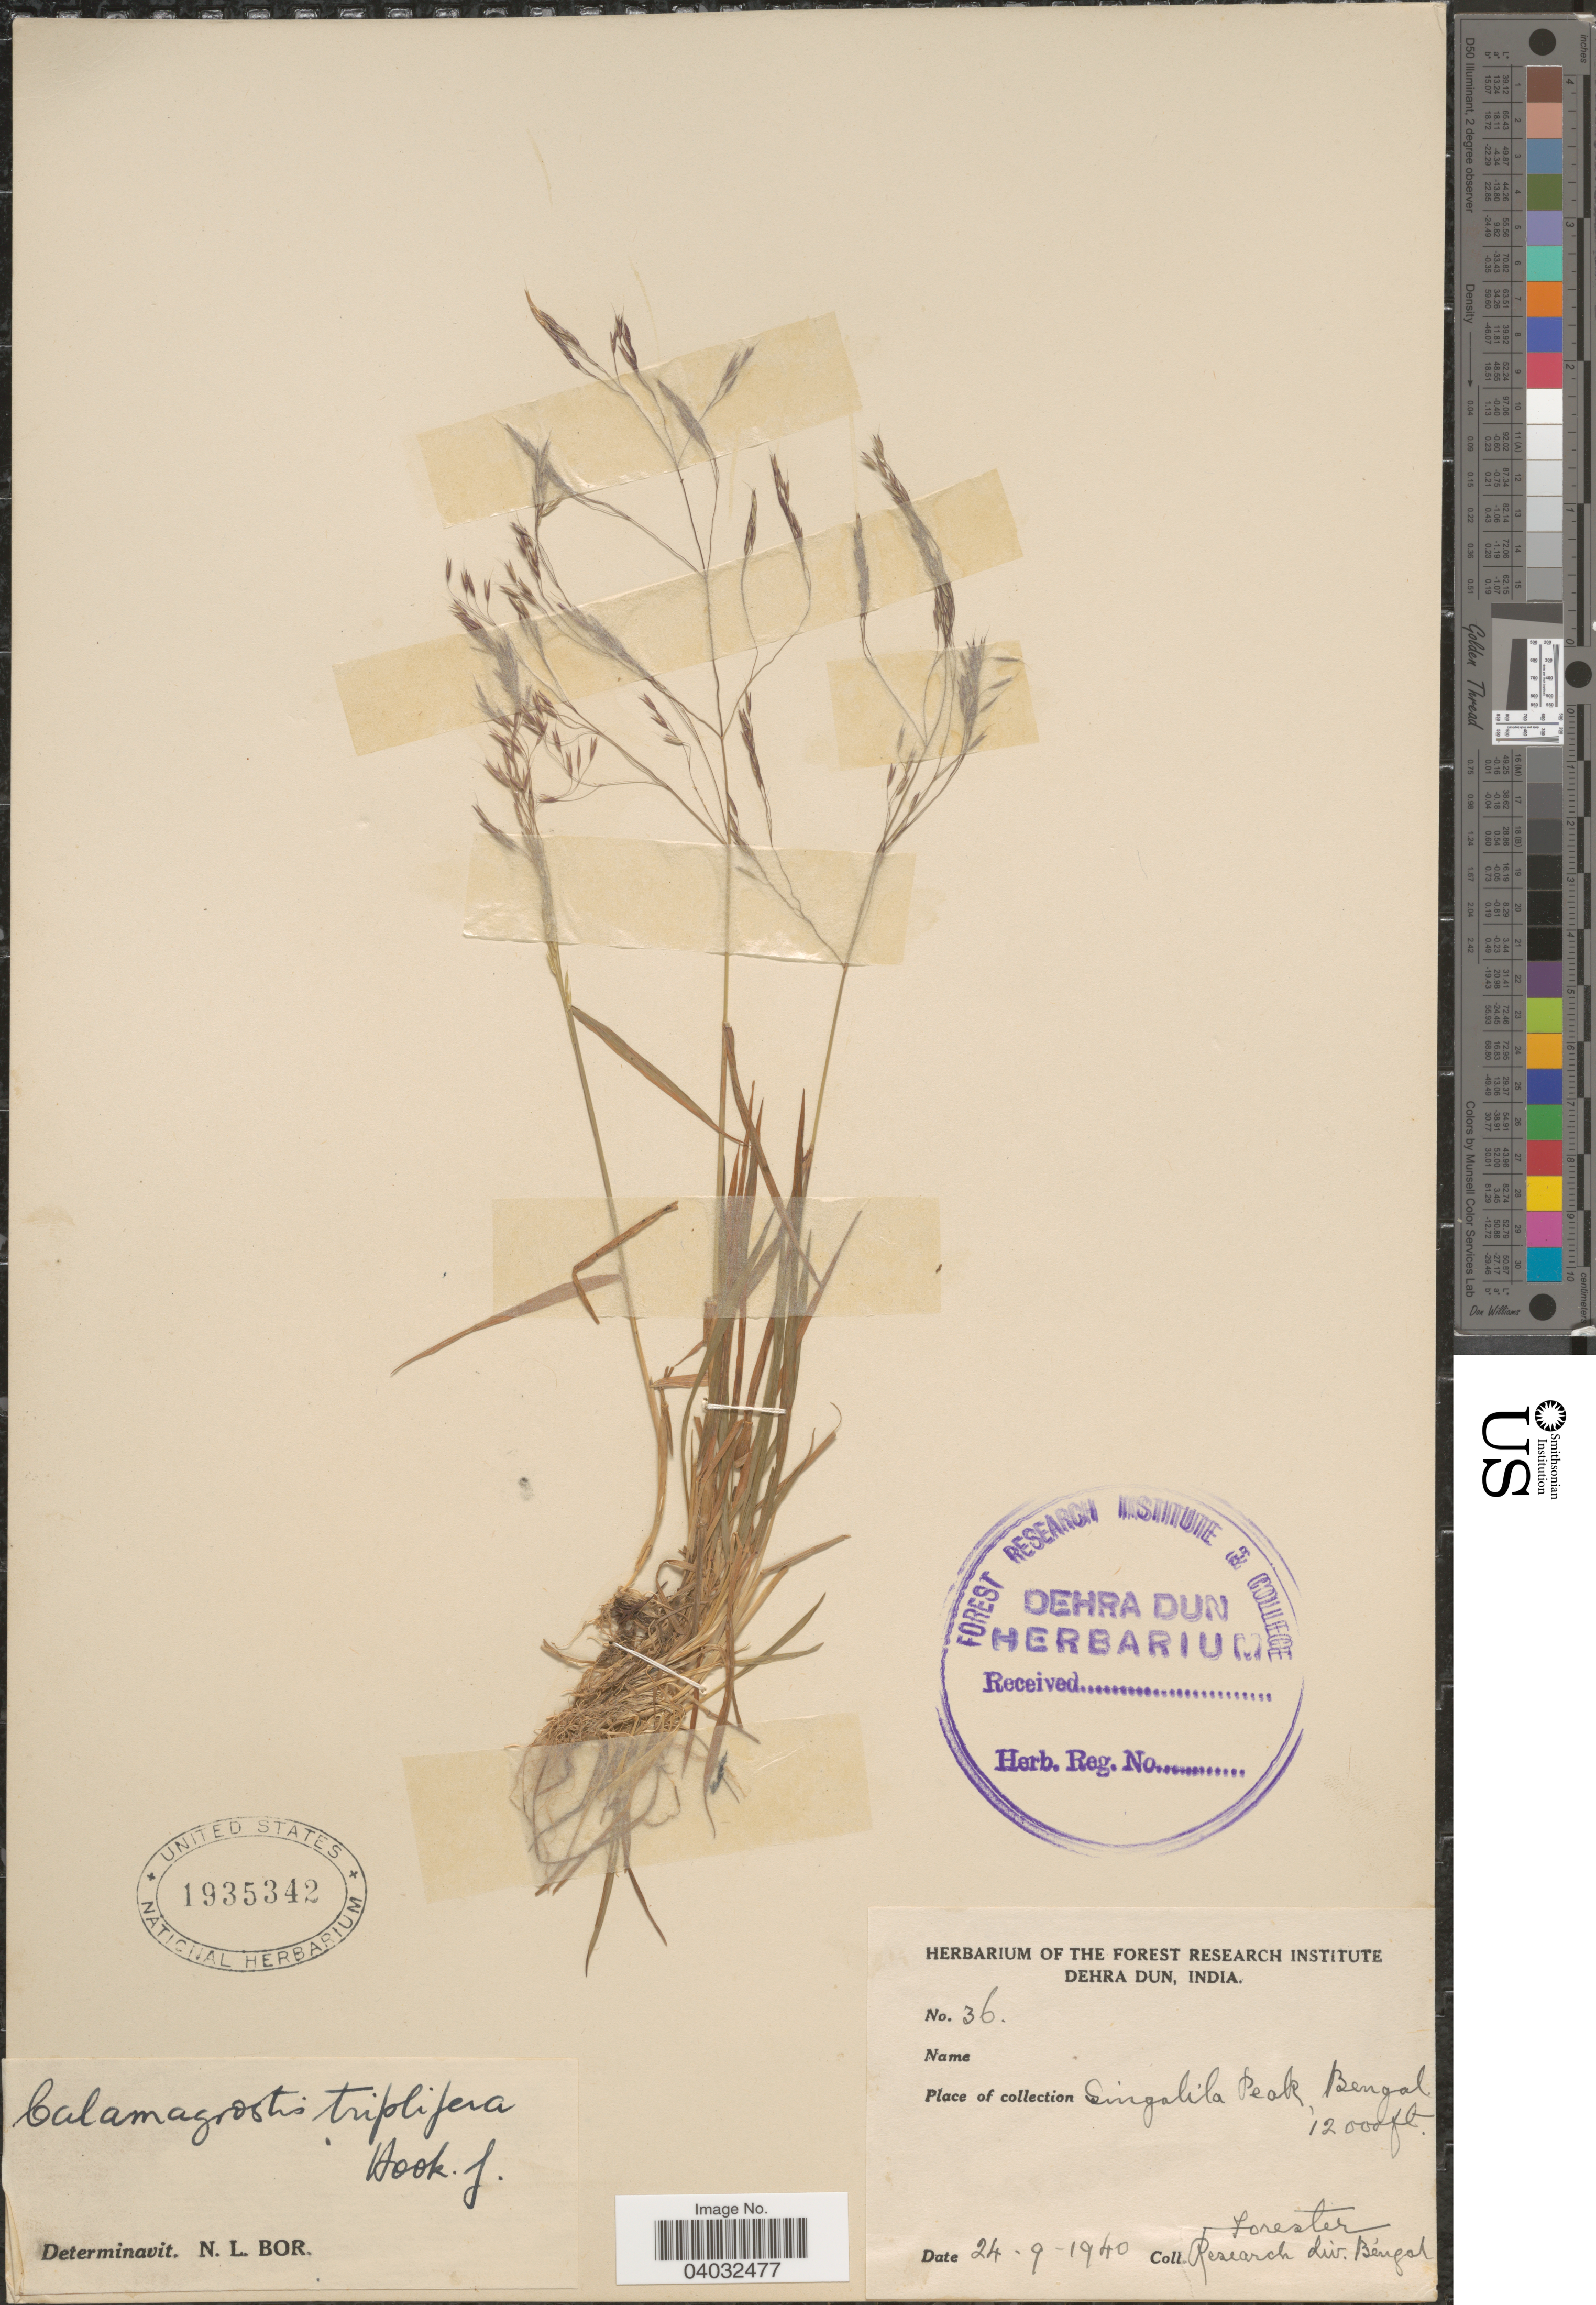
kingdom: Plantae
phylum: Tracheophyta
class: Liliopsida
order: Poales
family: Poaceae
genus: Calamagrostis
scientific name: Calamagrostis tripilifera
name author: Hook. f.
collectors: Forester Research div. Bengal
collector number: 36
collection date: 1940-09-24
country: India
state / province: West Bengal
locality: Singalila Peak, Bengal.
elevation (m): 3658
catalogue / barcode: US 1935342